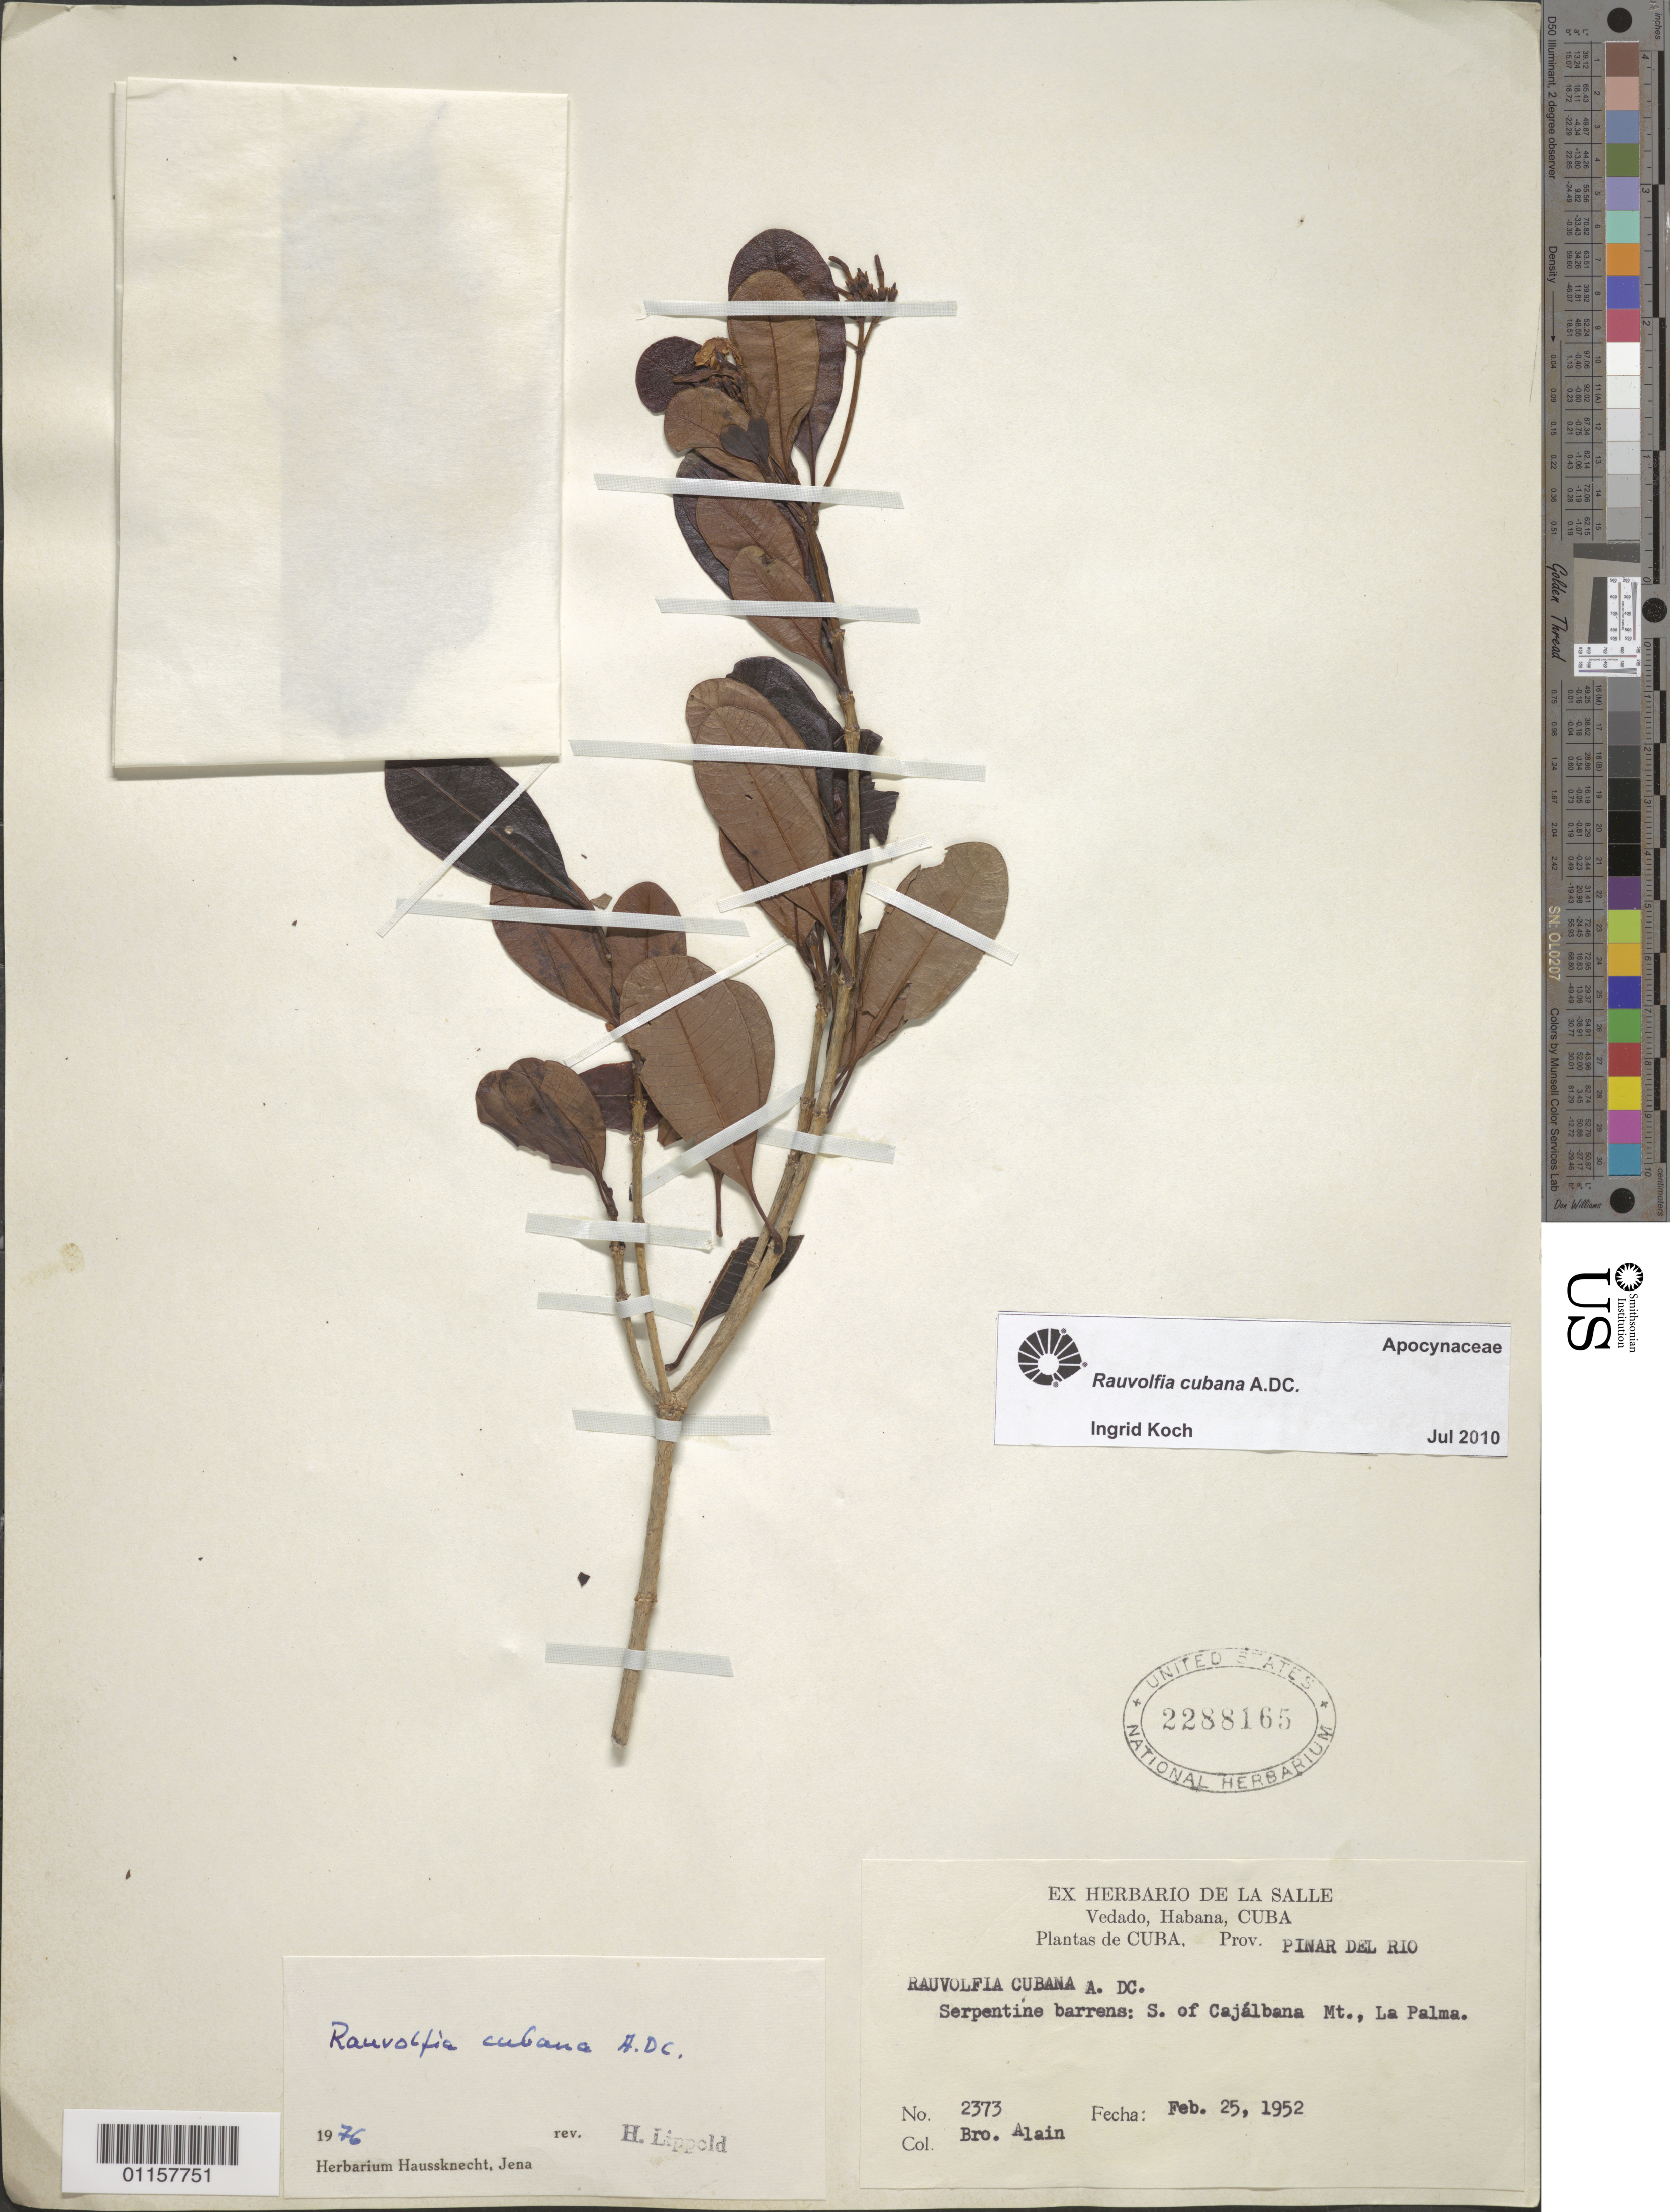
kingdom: Plantae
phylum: Tracheophyta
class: Magnoliopsida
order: Gentianales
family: Apocynaceae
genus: Rauvolfia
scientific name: Rauvolfia cubana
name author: A. DC.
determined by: Koch, I.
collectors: A. H. Liogier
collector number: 2373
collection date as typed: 25 Feb 1952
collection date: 1952-02-25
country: Cuba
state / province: Pinar del Rio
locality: Pinar del Rio Prov. La Palma, S of Cajálbana Mt.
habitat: Serpentine barrens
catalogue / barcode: US 2288165